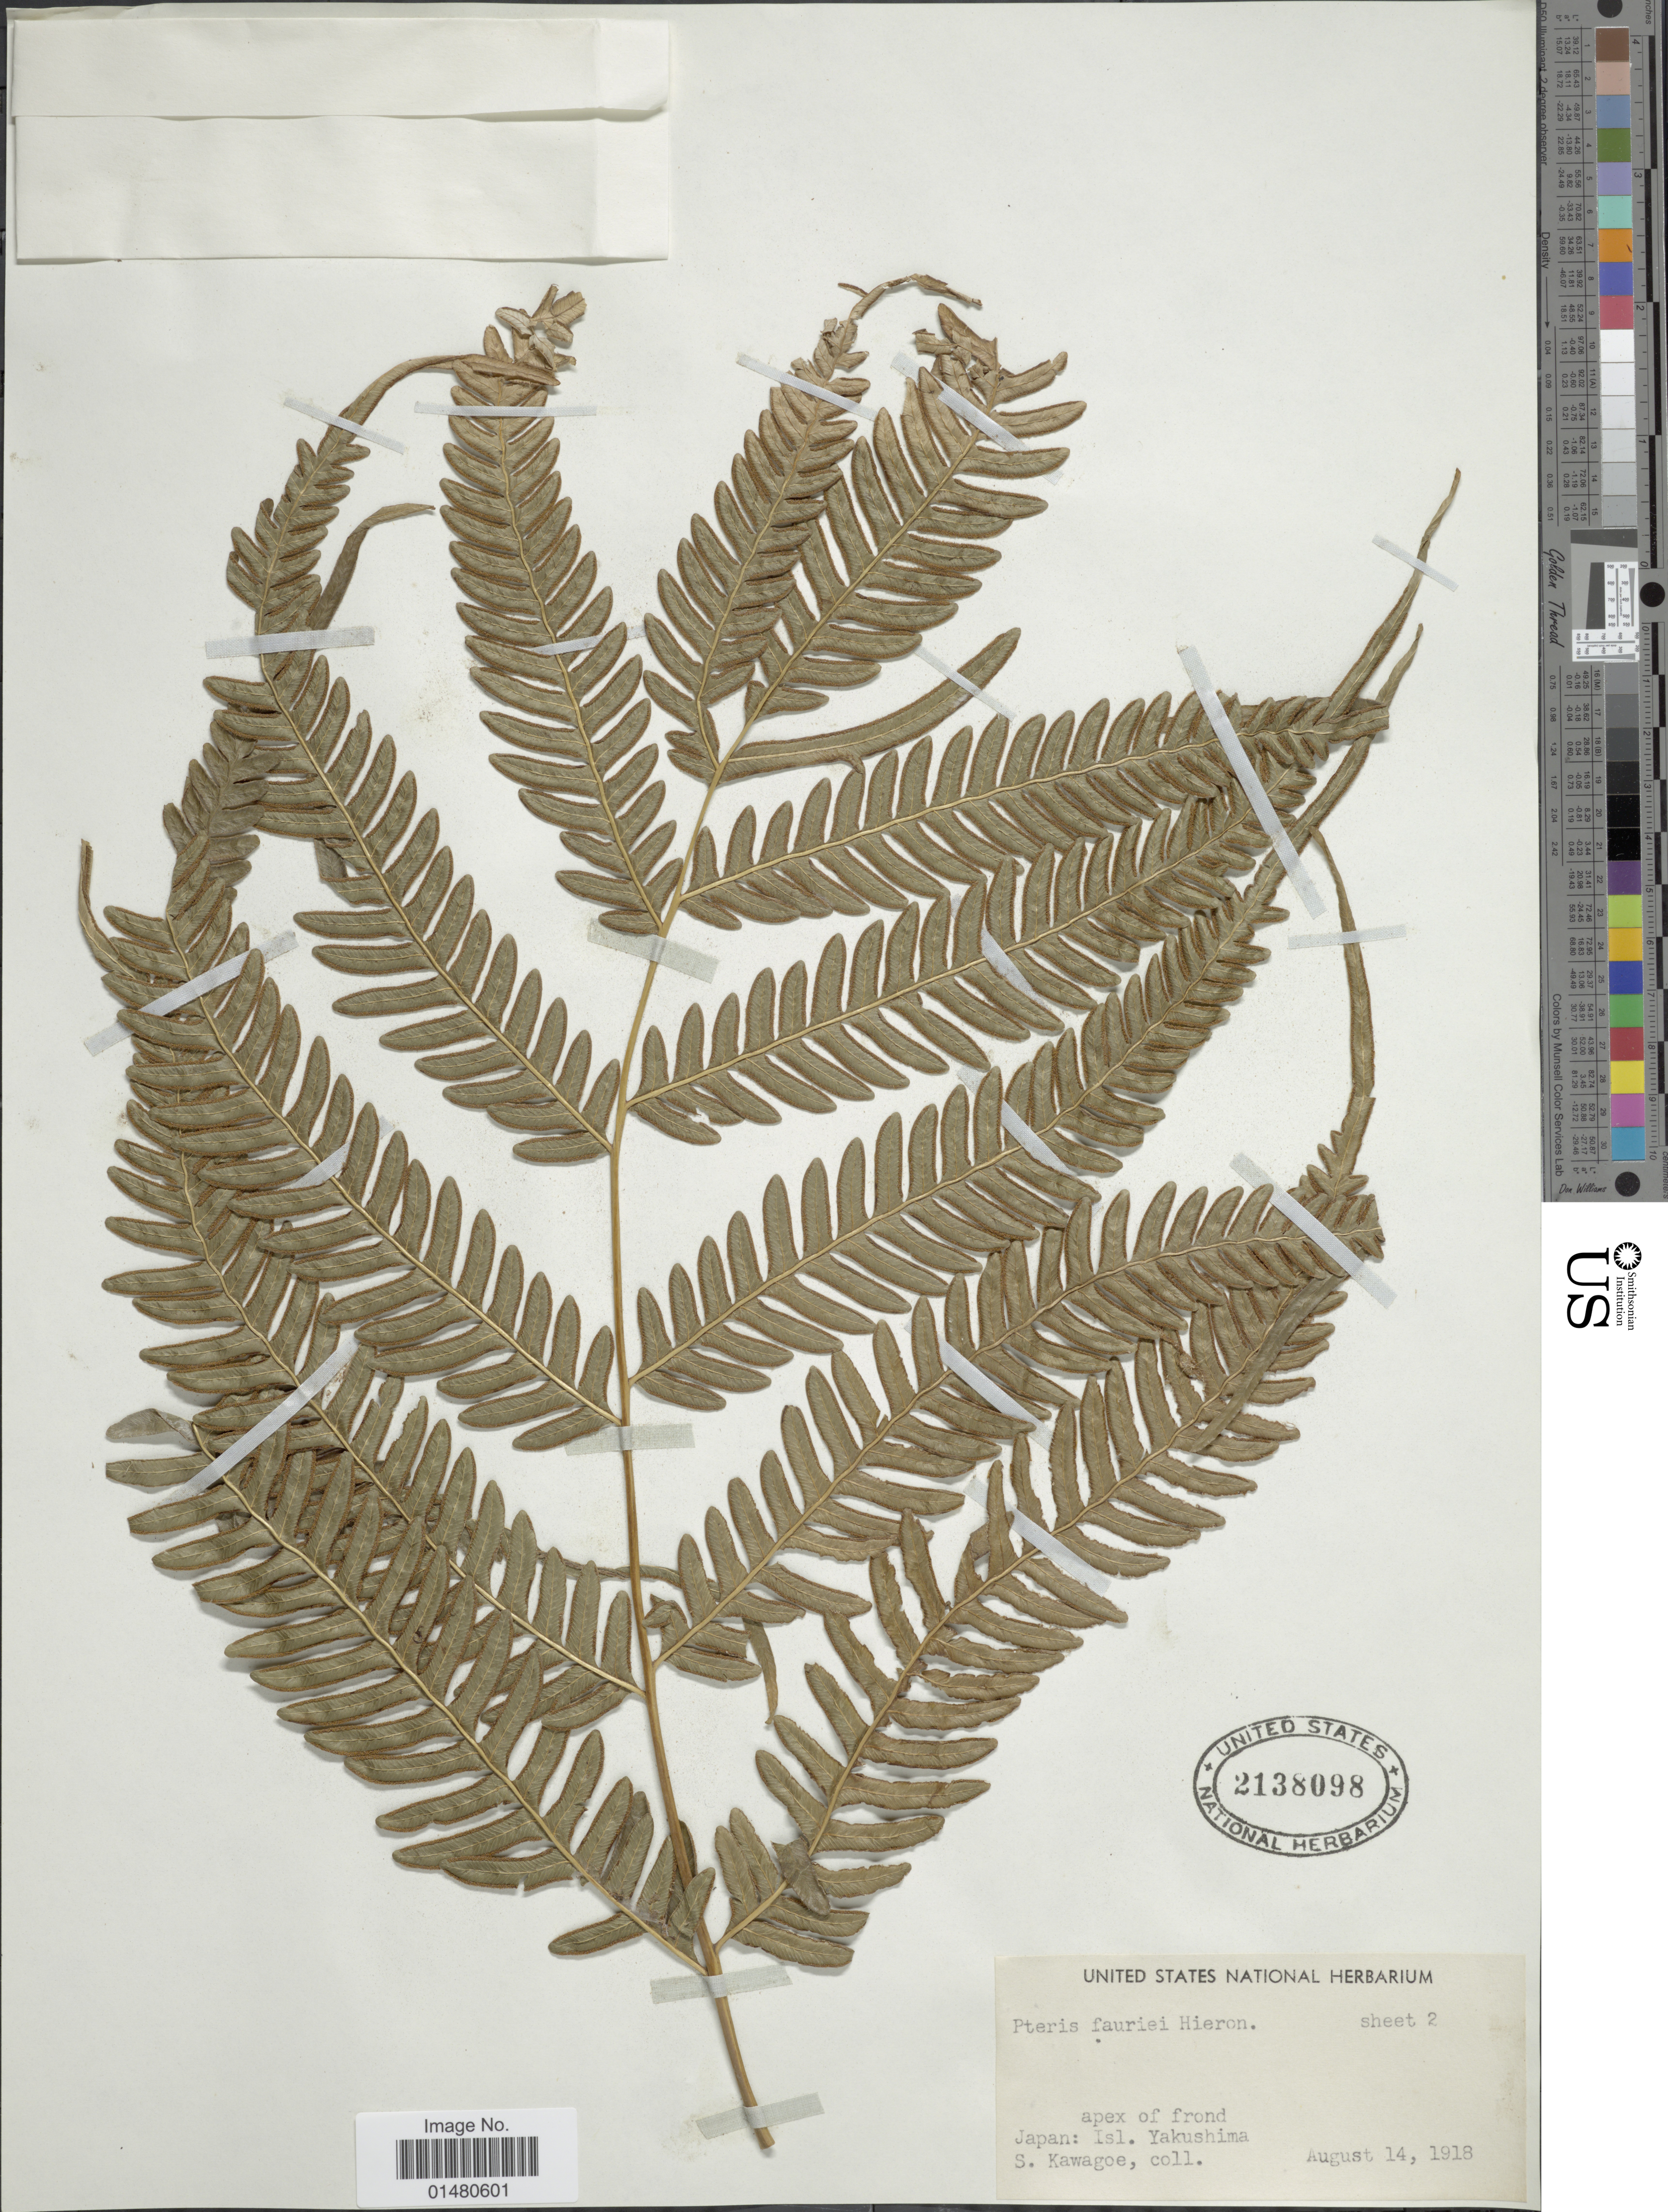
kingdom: Plantae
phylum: Tracheophyta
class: Polypodiopsida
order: Polypodiales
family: Pteridaceae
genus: Pteris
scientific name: Pteris fauriei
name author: Hieron.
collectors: S. Kawagoe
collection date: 1918-08-14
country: Japan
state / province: Kagosima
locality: Isl. Yakushima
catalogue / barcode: US 2138098